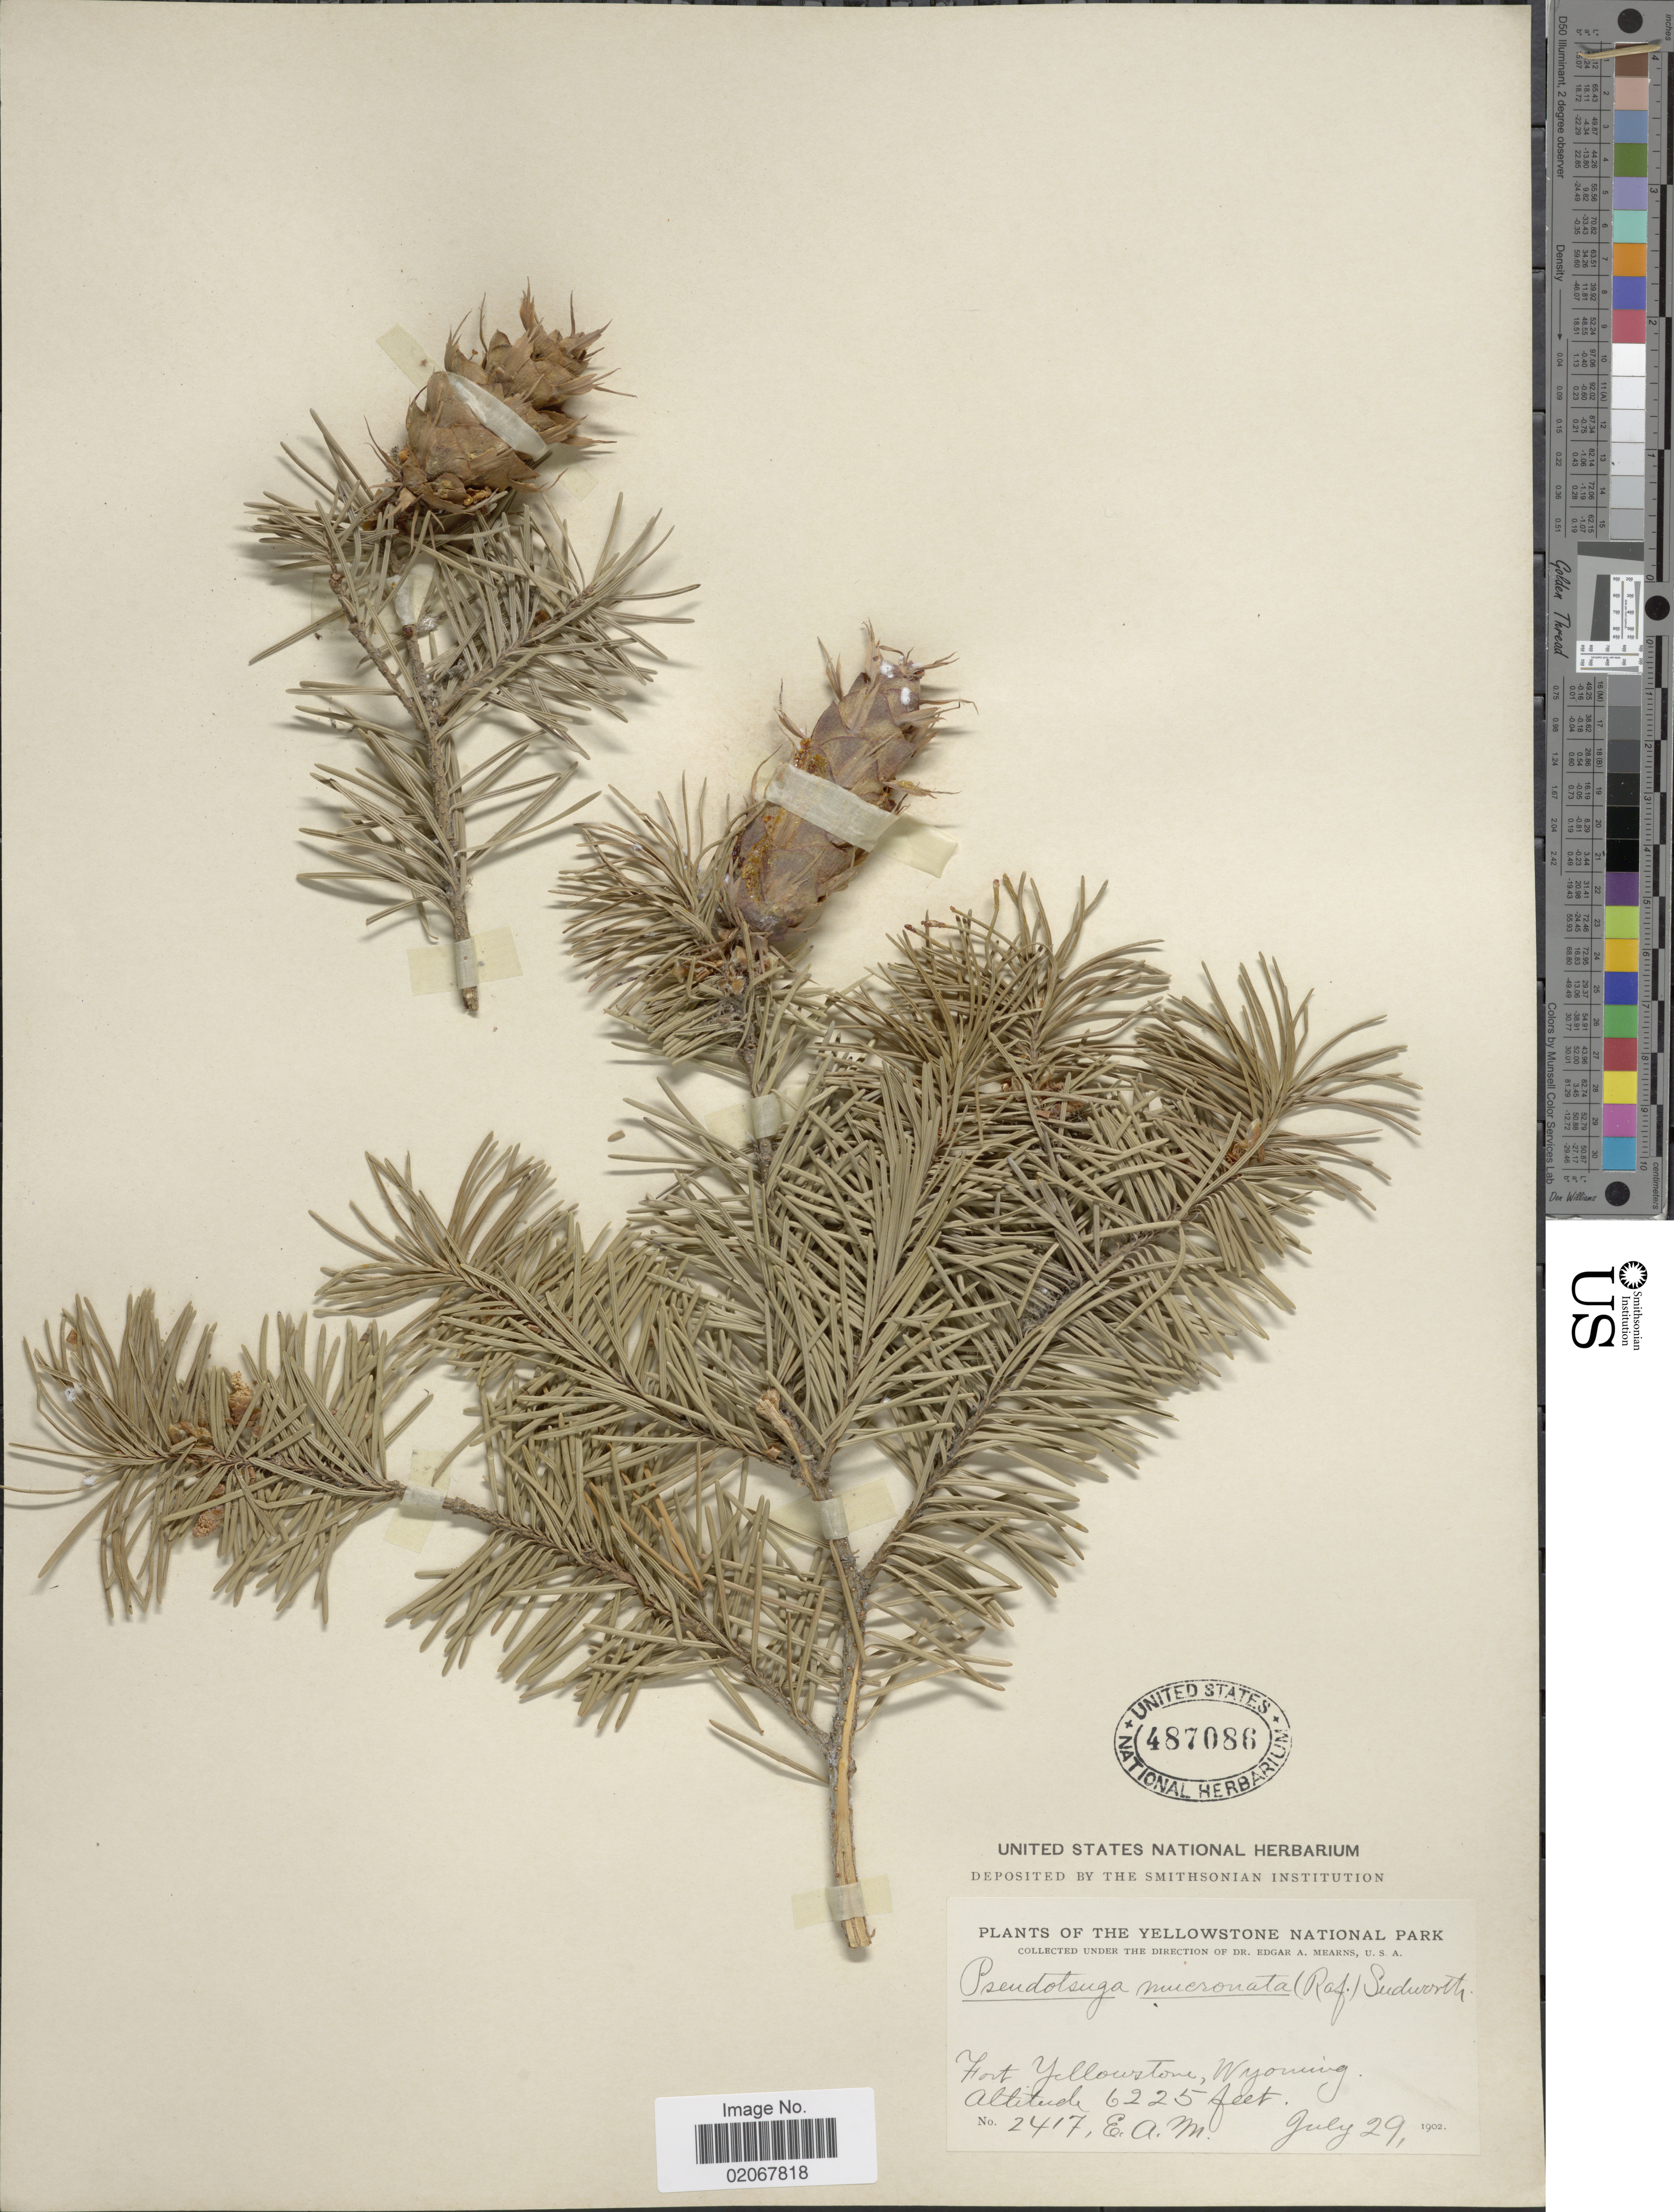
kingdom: Plantae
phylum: Tracheophyta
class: Pinopsida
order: Pinales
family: Pinaceae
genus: Pseudotsuga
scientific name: Pseudotsuga menziesii var. glauca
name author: (Beissn.) Franco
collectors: E. A. Mearns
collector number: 2417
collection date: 1902-07-29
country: United States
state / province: Wyoming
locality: Yellowstone National Park. Fort Yellowstone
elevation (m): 1897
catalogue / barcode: US 487086